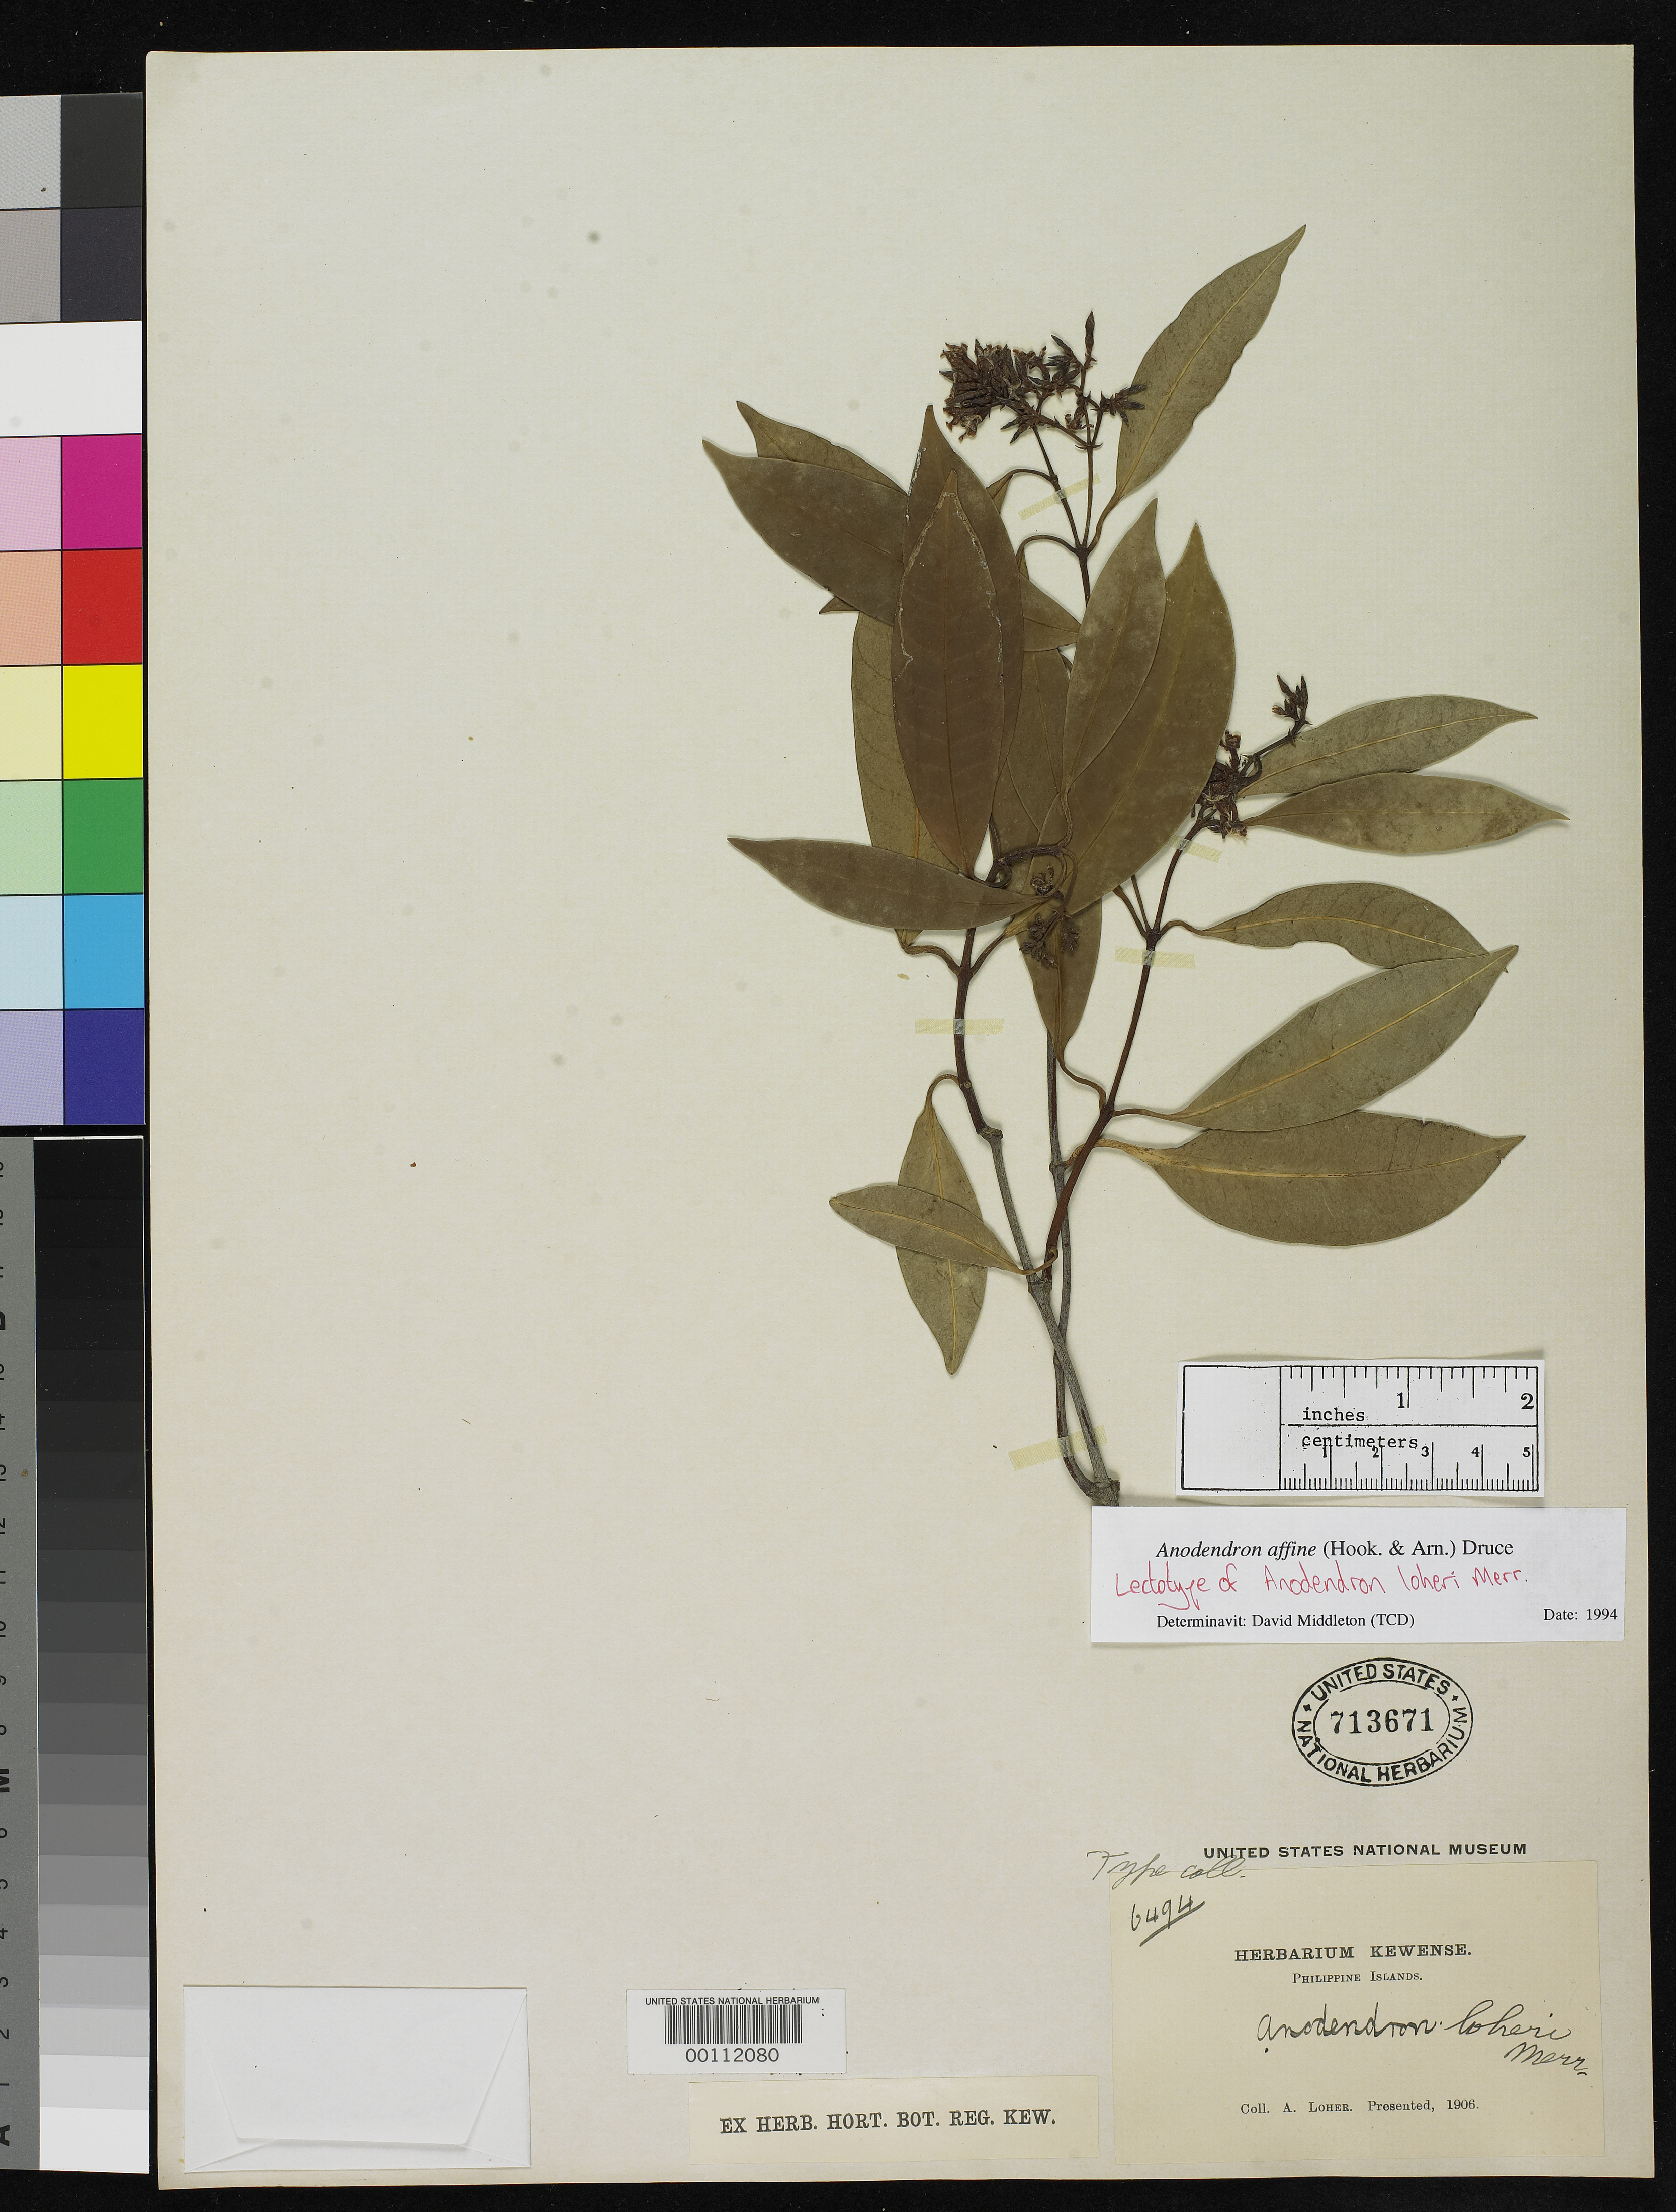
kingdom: Plantae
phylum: Tracheophyta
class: Magnoliopsida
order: Gentianales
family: Apocynaceae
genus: Anodendron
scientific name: Anodendron loheri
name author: Merr.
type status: Isotype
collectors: A. Loher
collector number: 6494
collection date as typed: Feb 1906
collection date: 1906-02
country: Philippines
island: Luzon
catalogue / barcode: US 713671